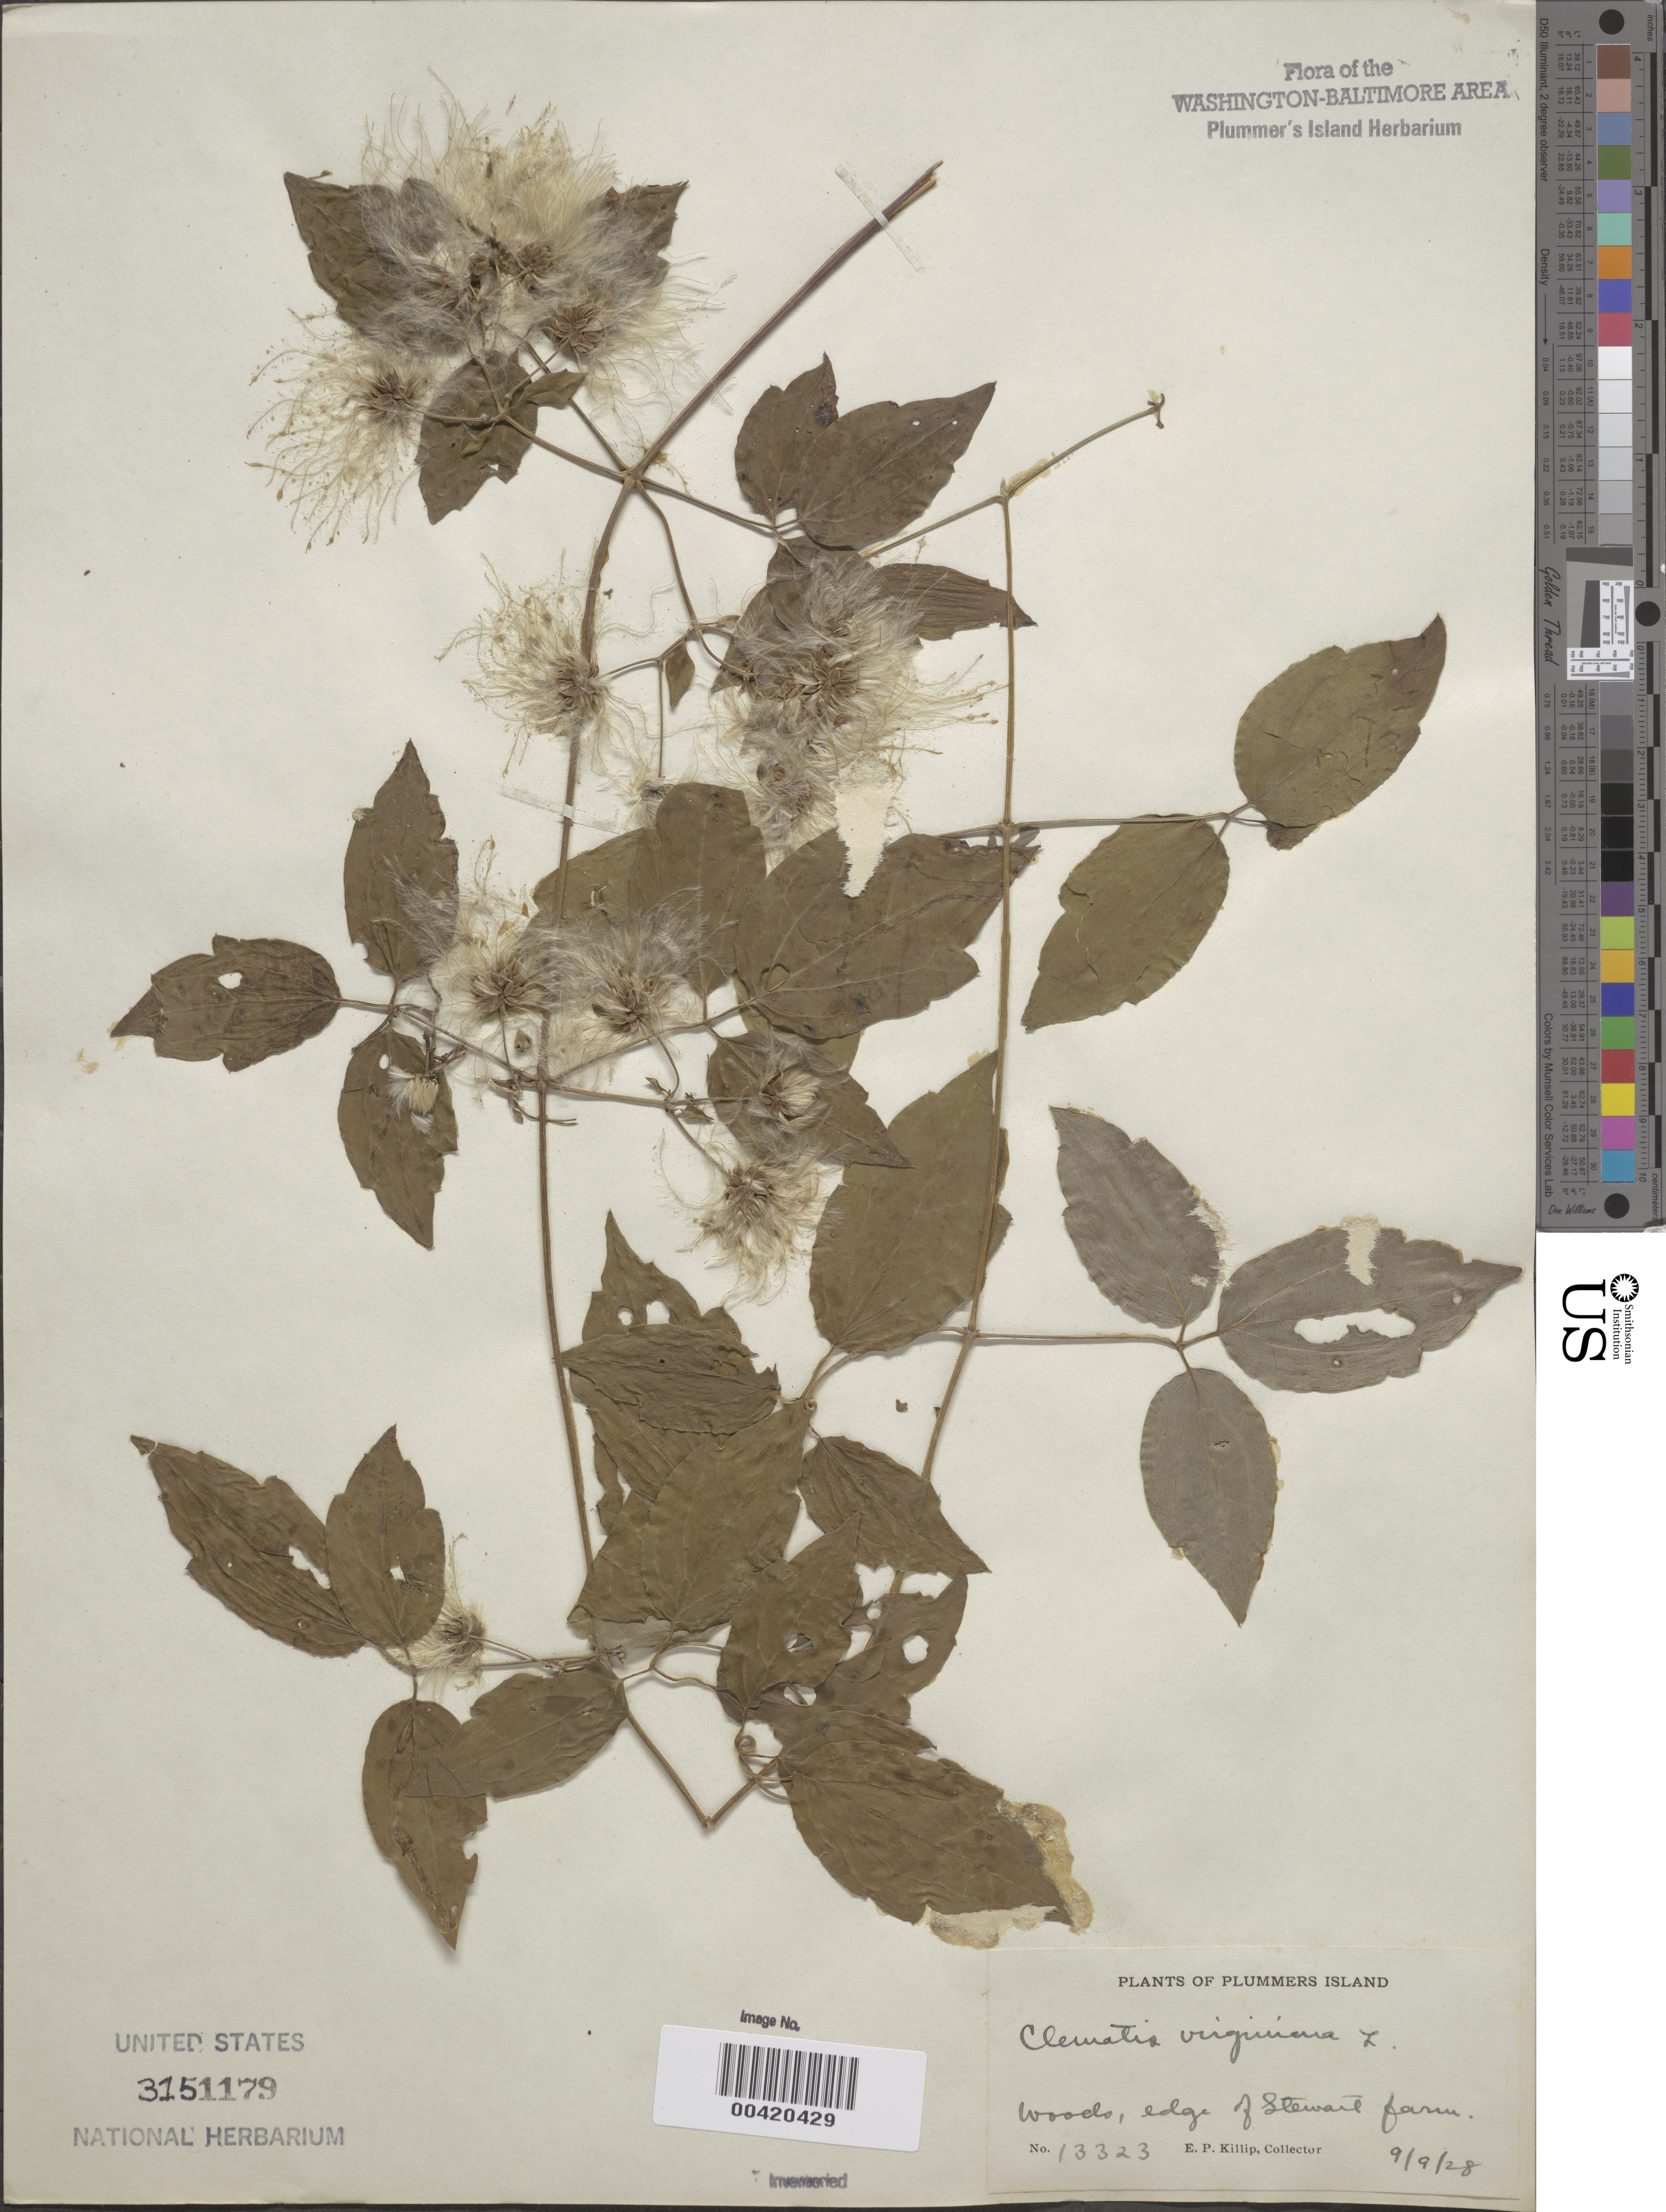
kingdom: Plantae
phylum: Tracheophyta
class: Magnoliopsida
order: Ranunculales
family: Ranunculaceae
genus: Clematis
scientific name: Clematis virginiana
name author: L.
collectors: E. P. Killip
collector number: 13323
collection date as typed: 09 Sep 1928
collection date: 1928-09-09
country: United States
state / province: Maryland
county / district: Montgomery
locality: Plummer's Island; mainland, edge of Stewart Farm C. & O. Canal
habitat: Woods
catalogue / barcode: US 3151179